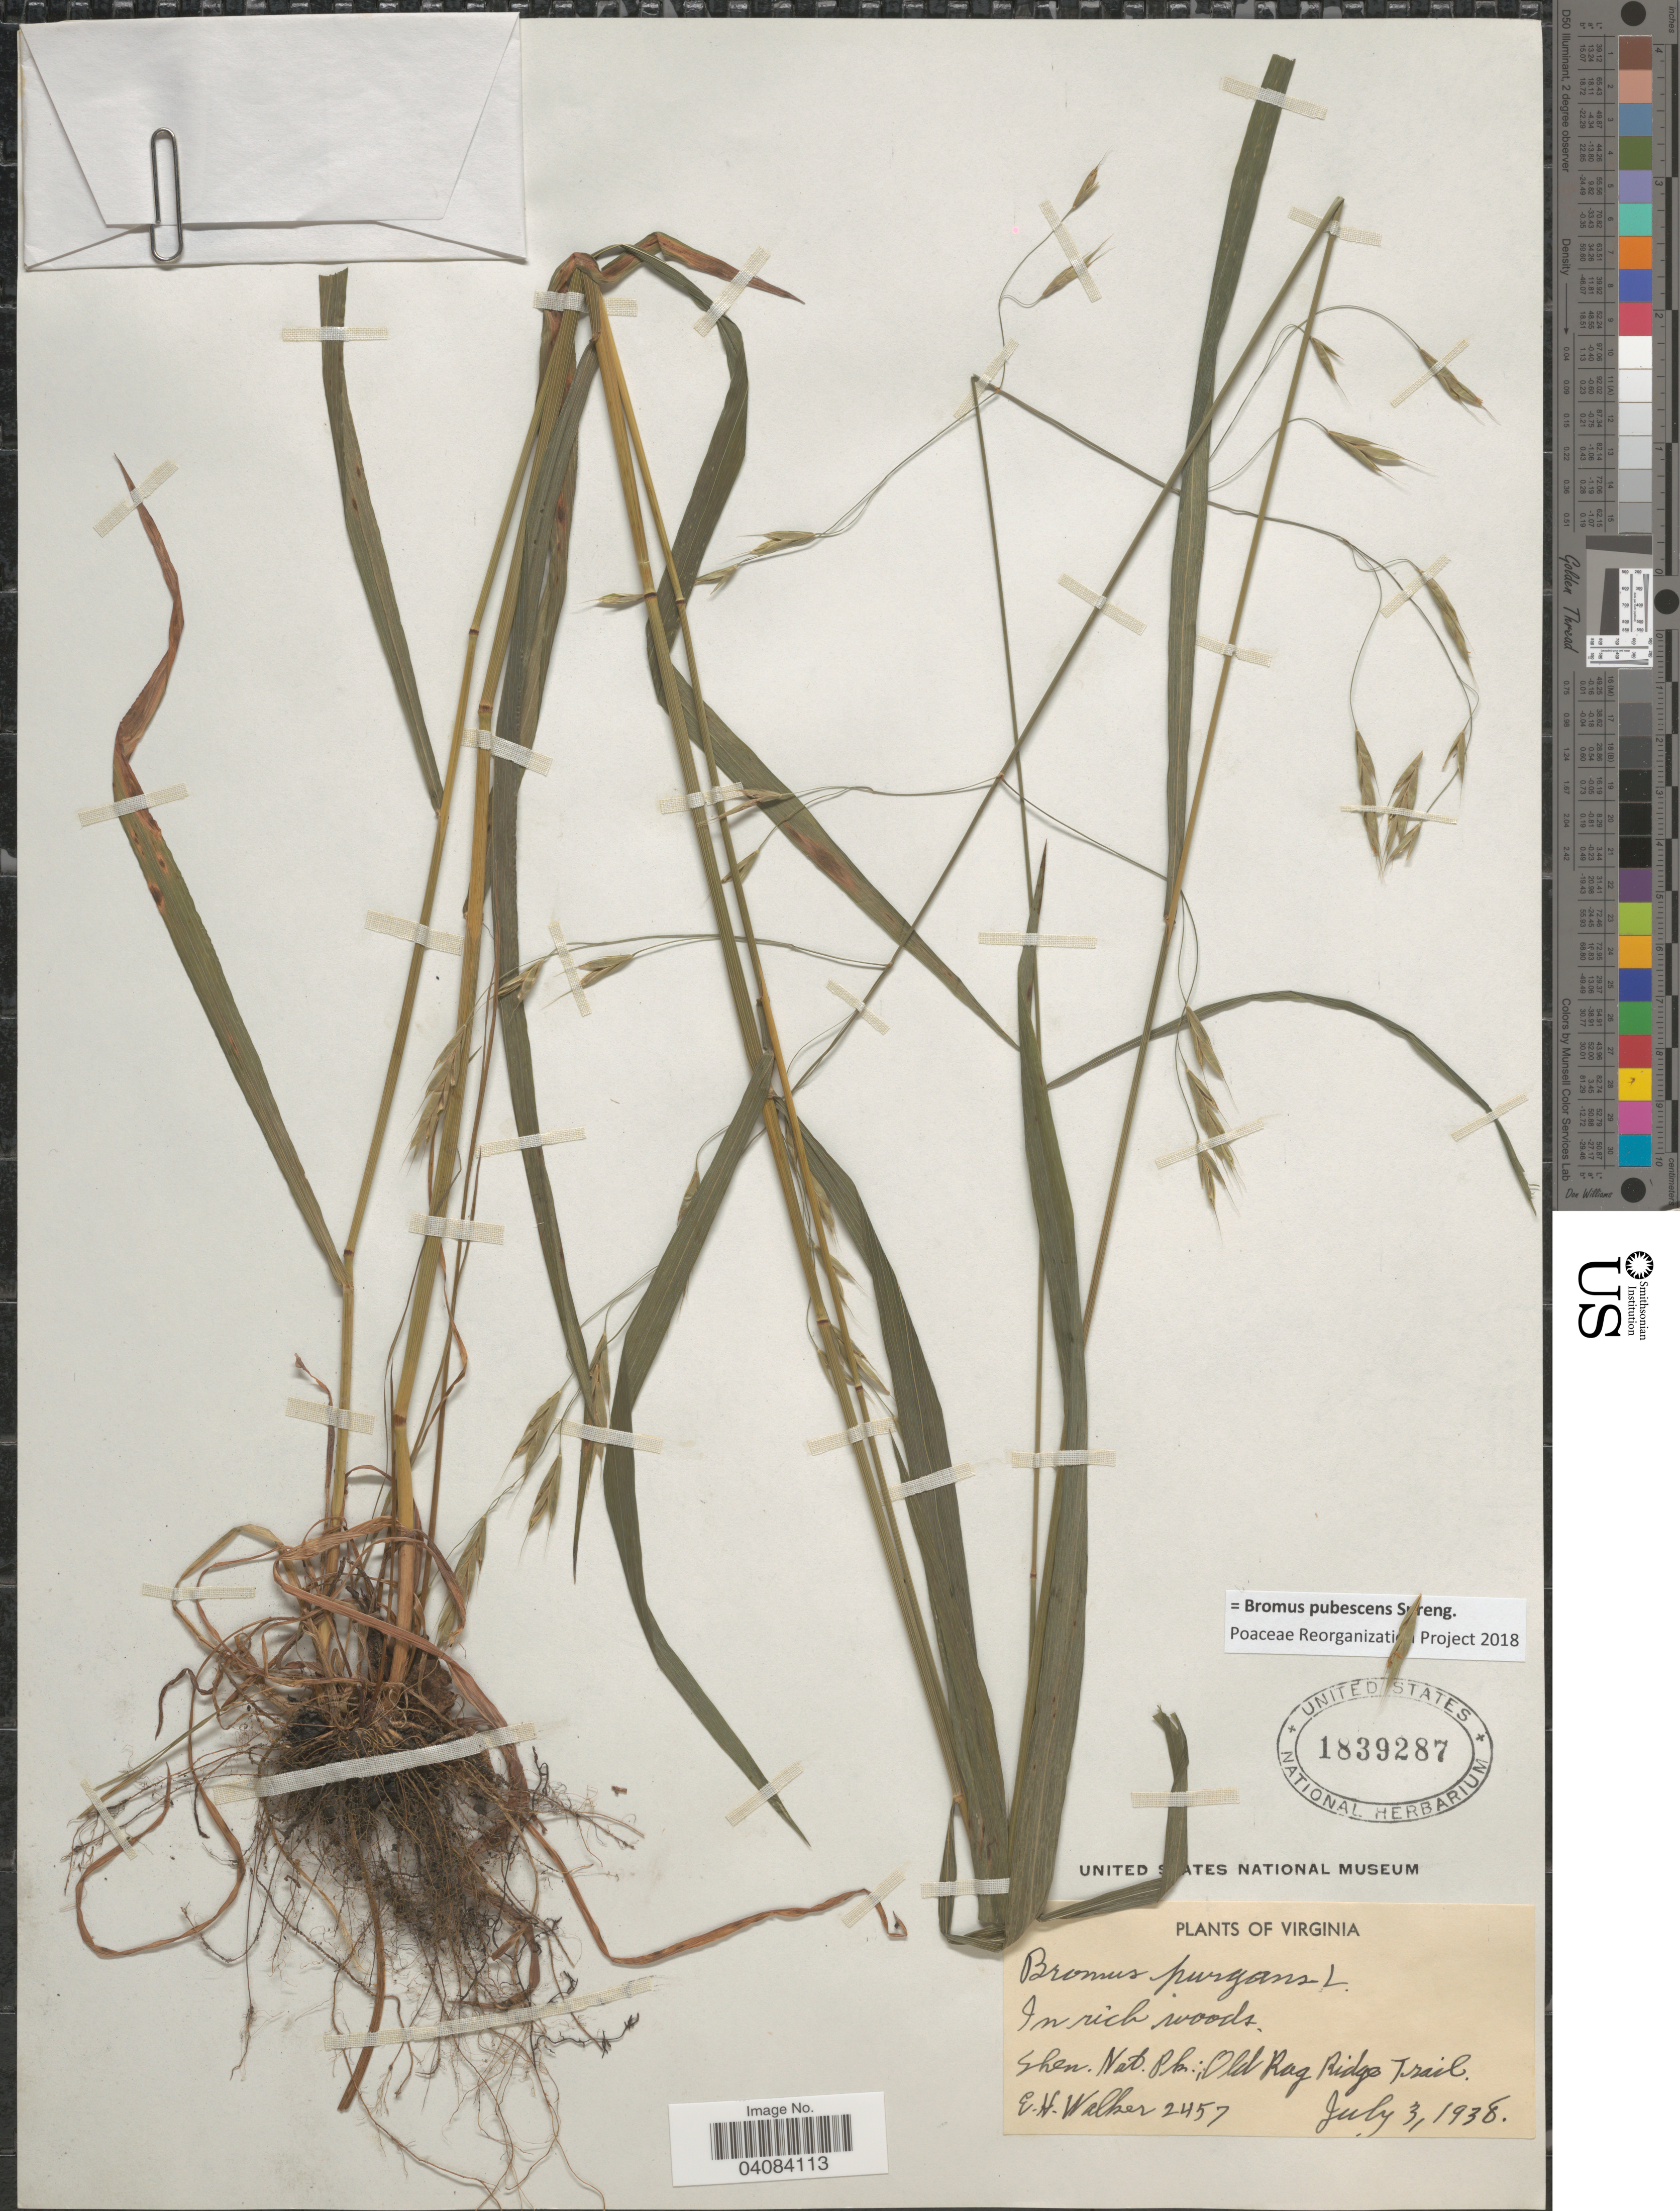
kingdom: Plantae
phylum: Tracheophyta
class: Liliopsida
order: Poales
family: Poaceae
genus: Bromus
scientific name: Bromus pubescens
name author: Muhl. ex Willd.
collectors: E. H. Walker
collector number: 2457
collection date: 1938-07-03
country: United States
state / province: Virginia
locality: In rich woods. Shen. Nat. Pk.; Old Rag Ridge Trail.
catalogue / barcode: US 1839287